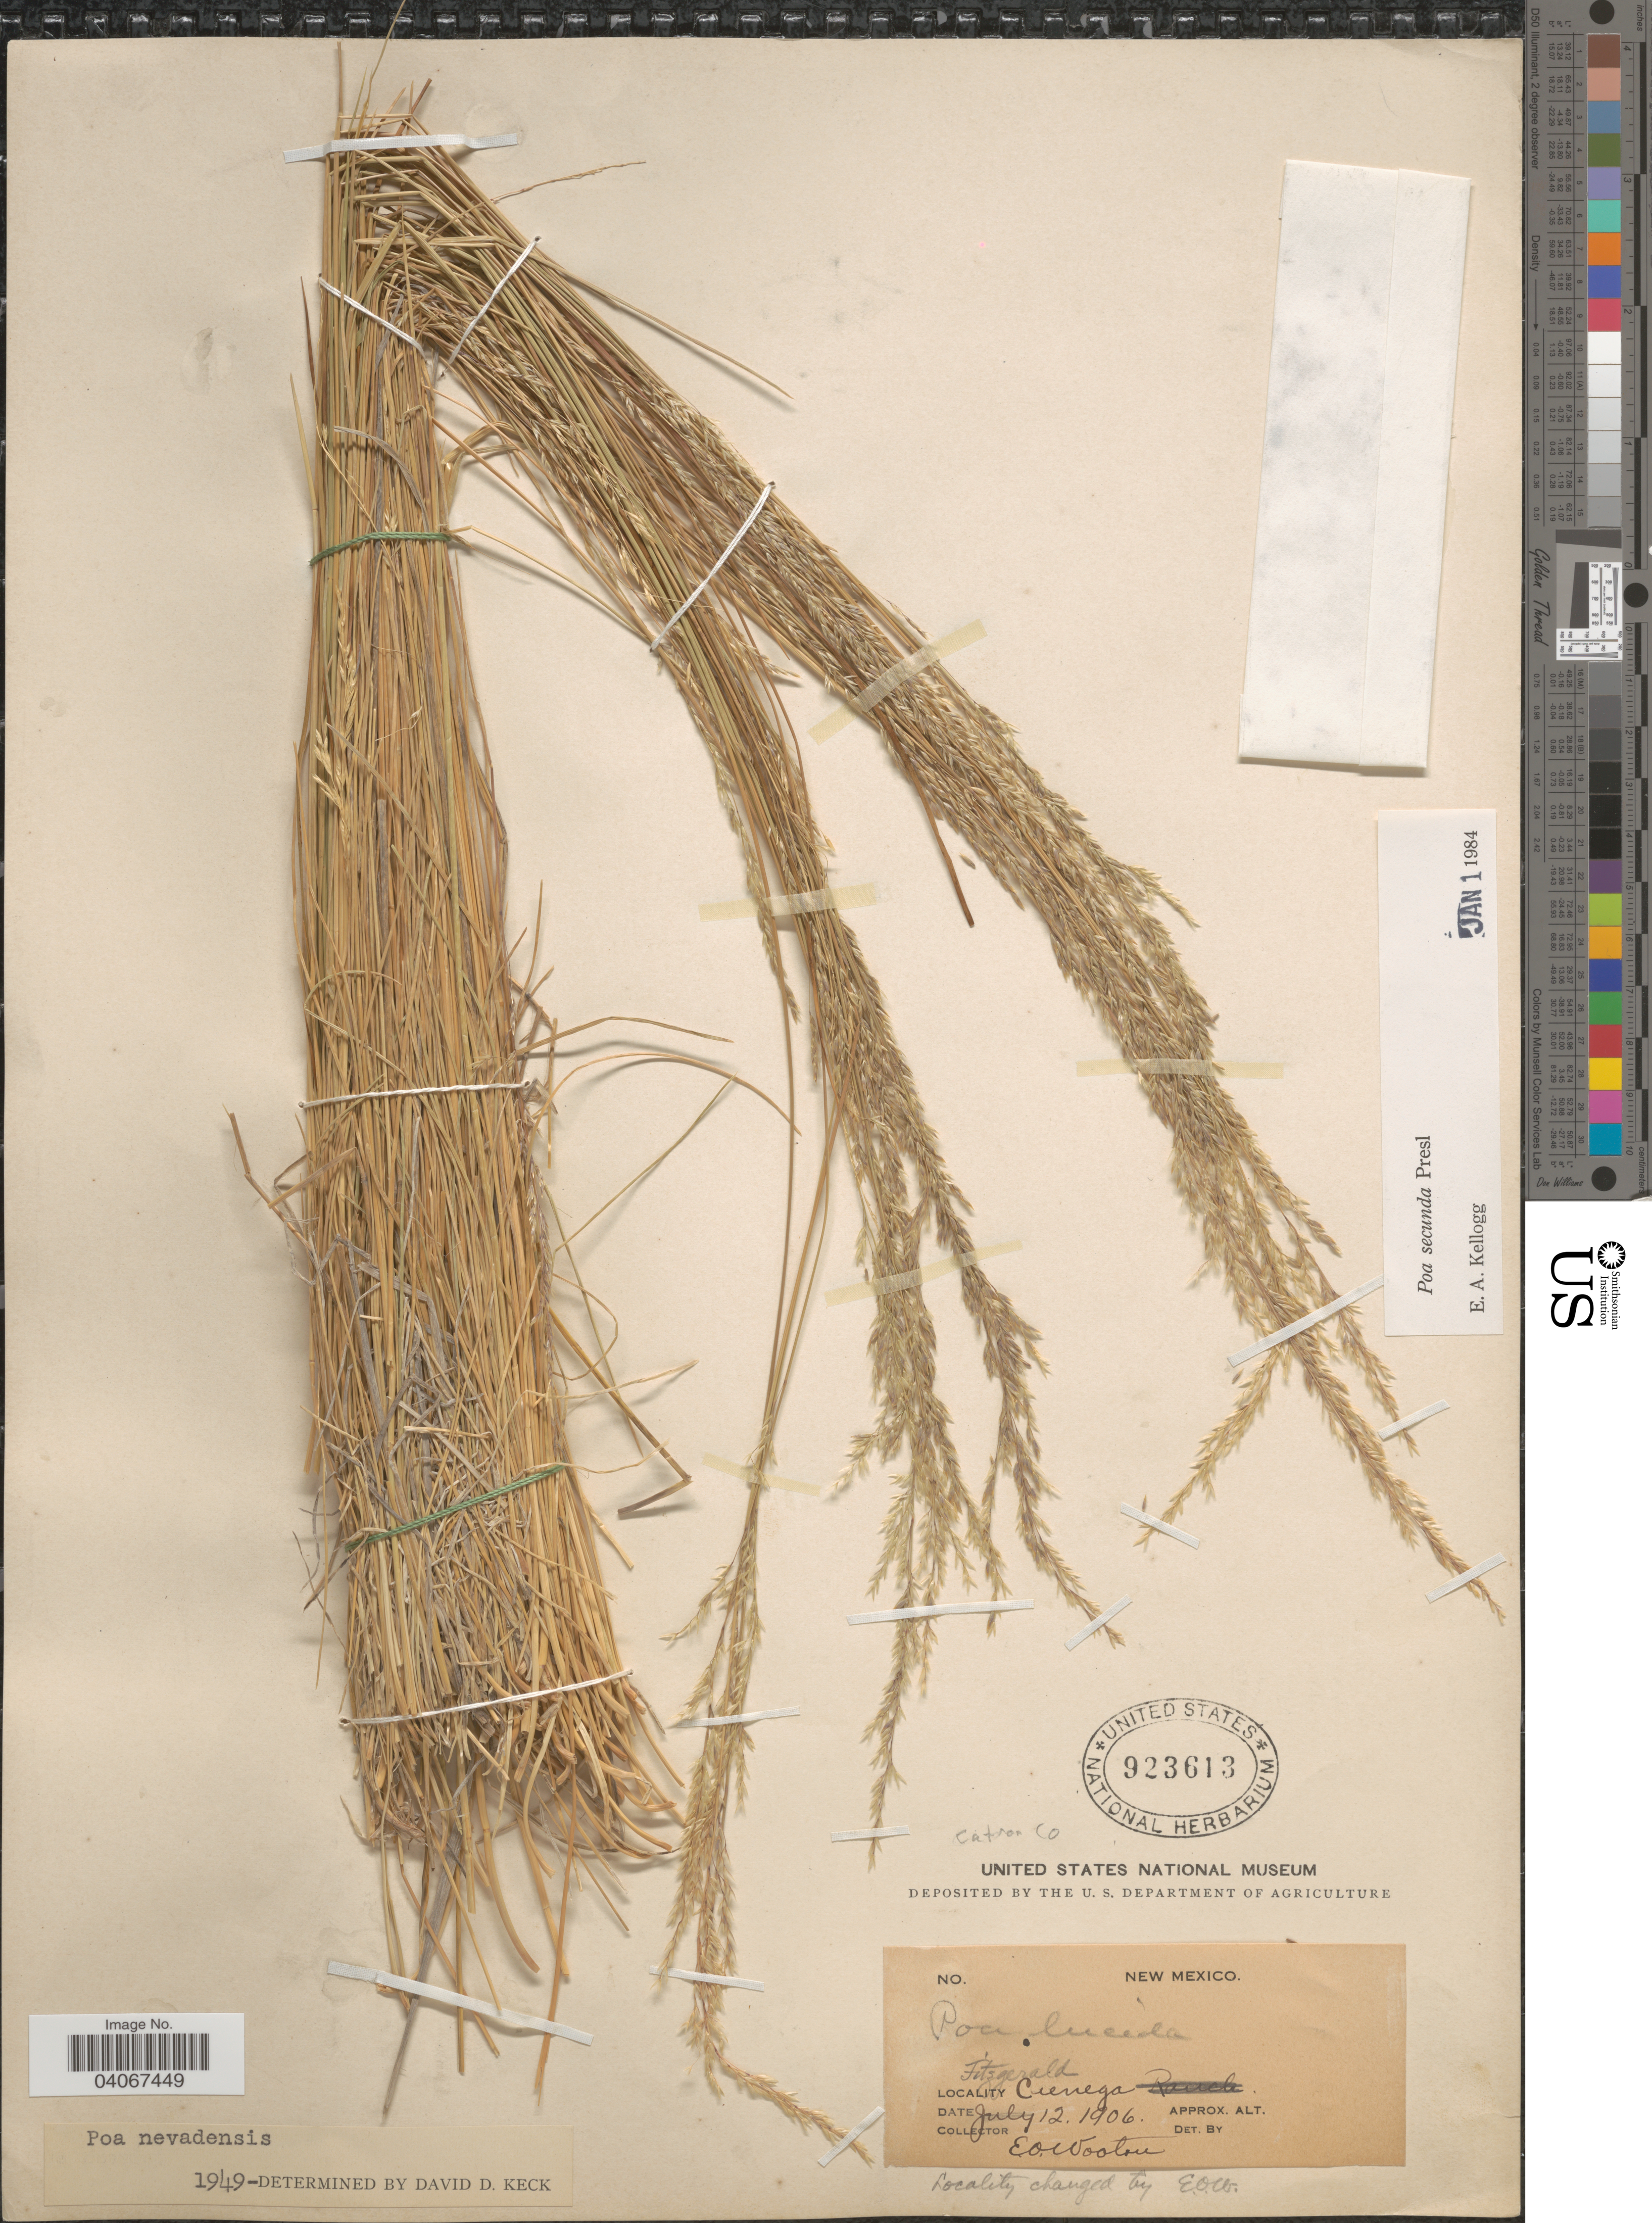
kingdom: Plantae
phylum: Tracheophyta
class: Liliopsida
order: Poales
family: Poaceae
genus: Poa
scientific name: Poa secunda subsp. secunda var. secunda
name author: J. Presl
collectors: E. O. Wooton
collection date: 1906-07-12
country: United States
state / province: New Mexico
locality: Fitzgerald. Cienega. Catron Co.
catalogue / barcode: US 923613